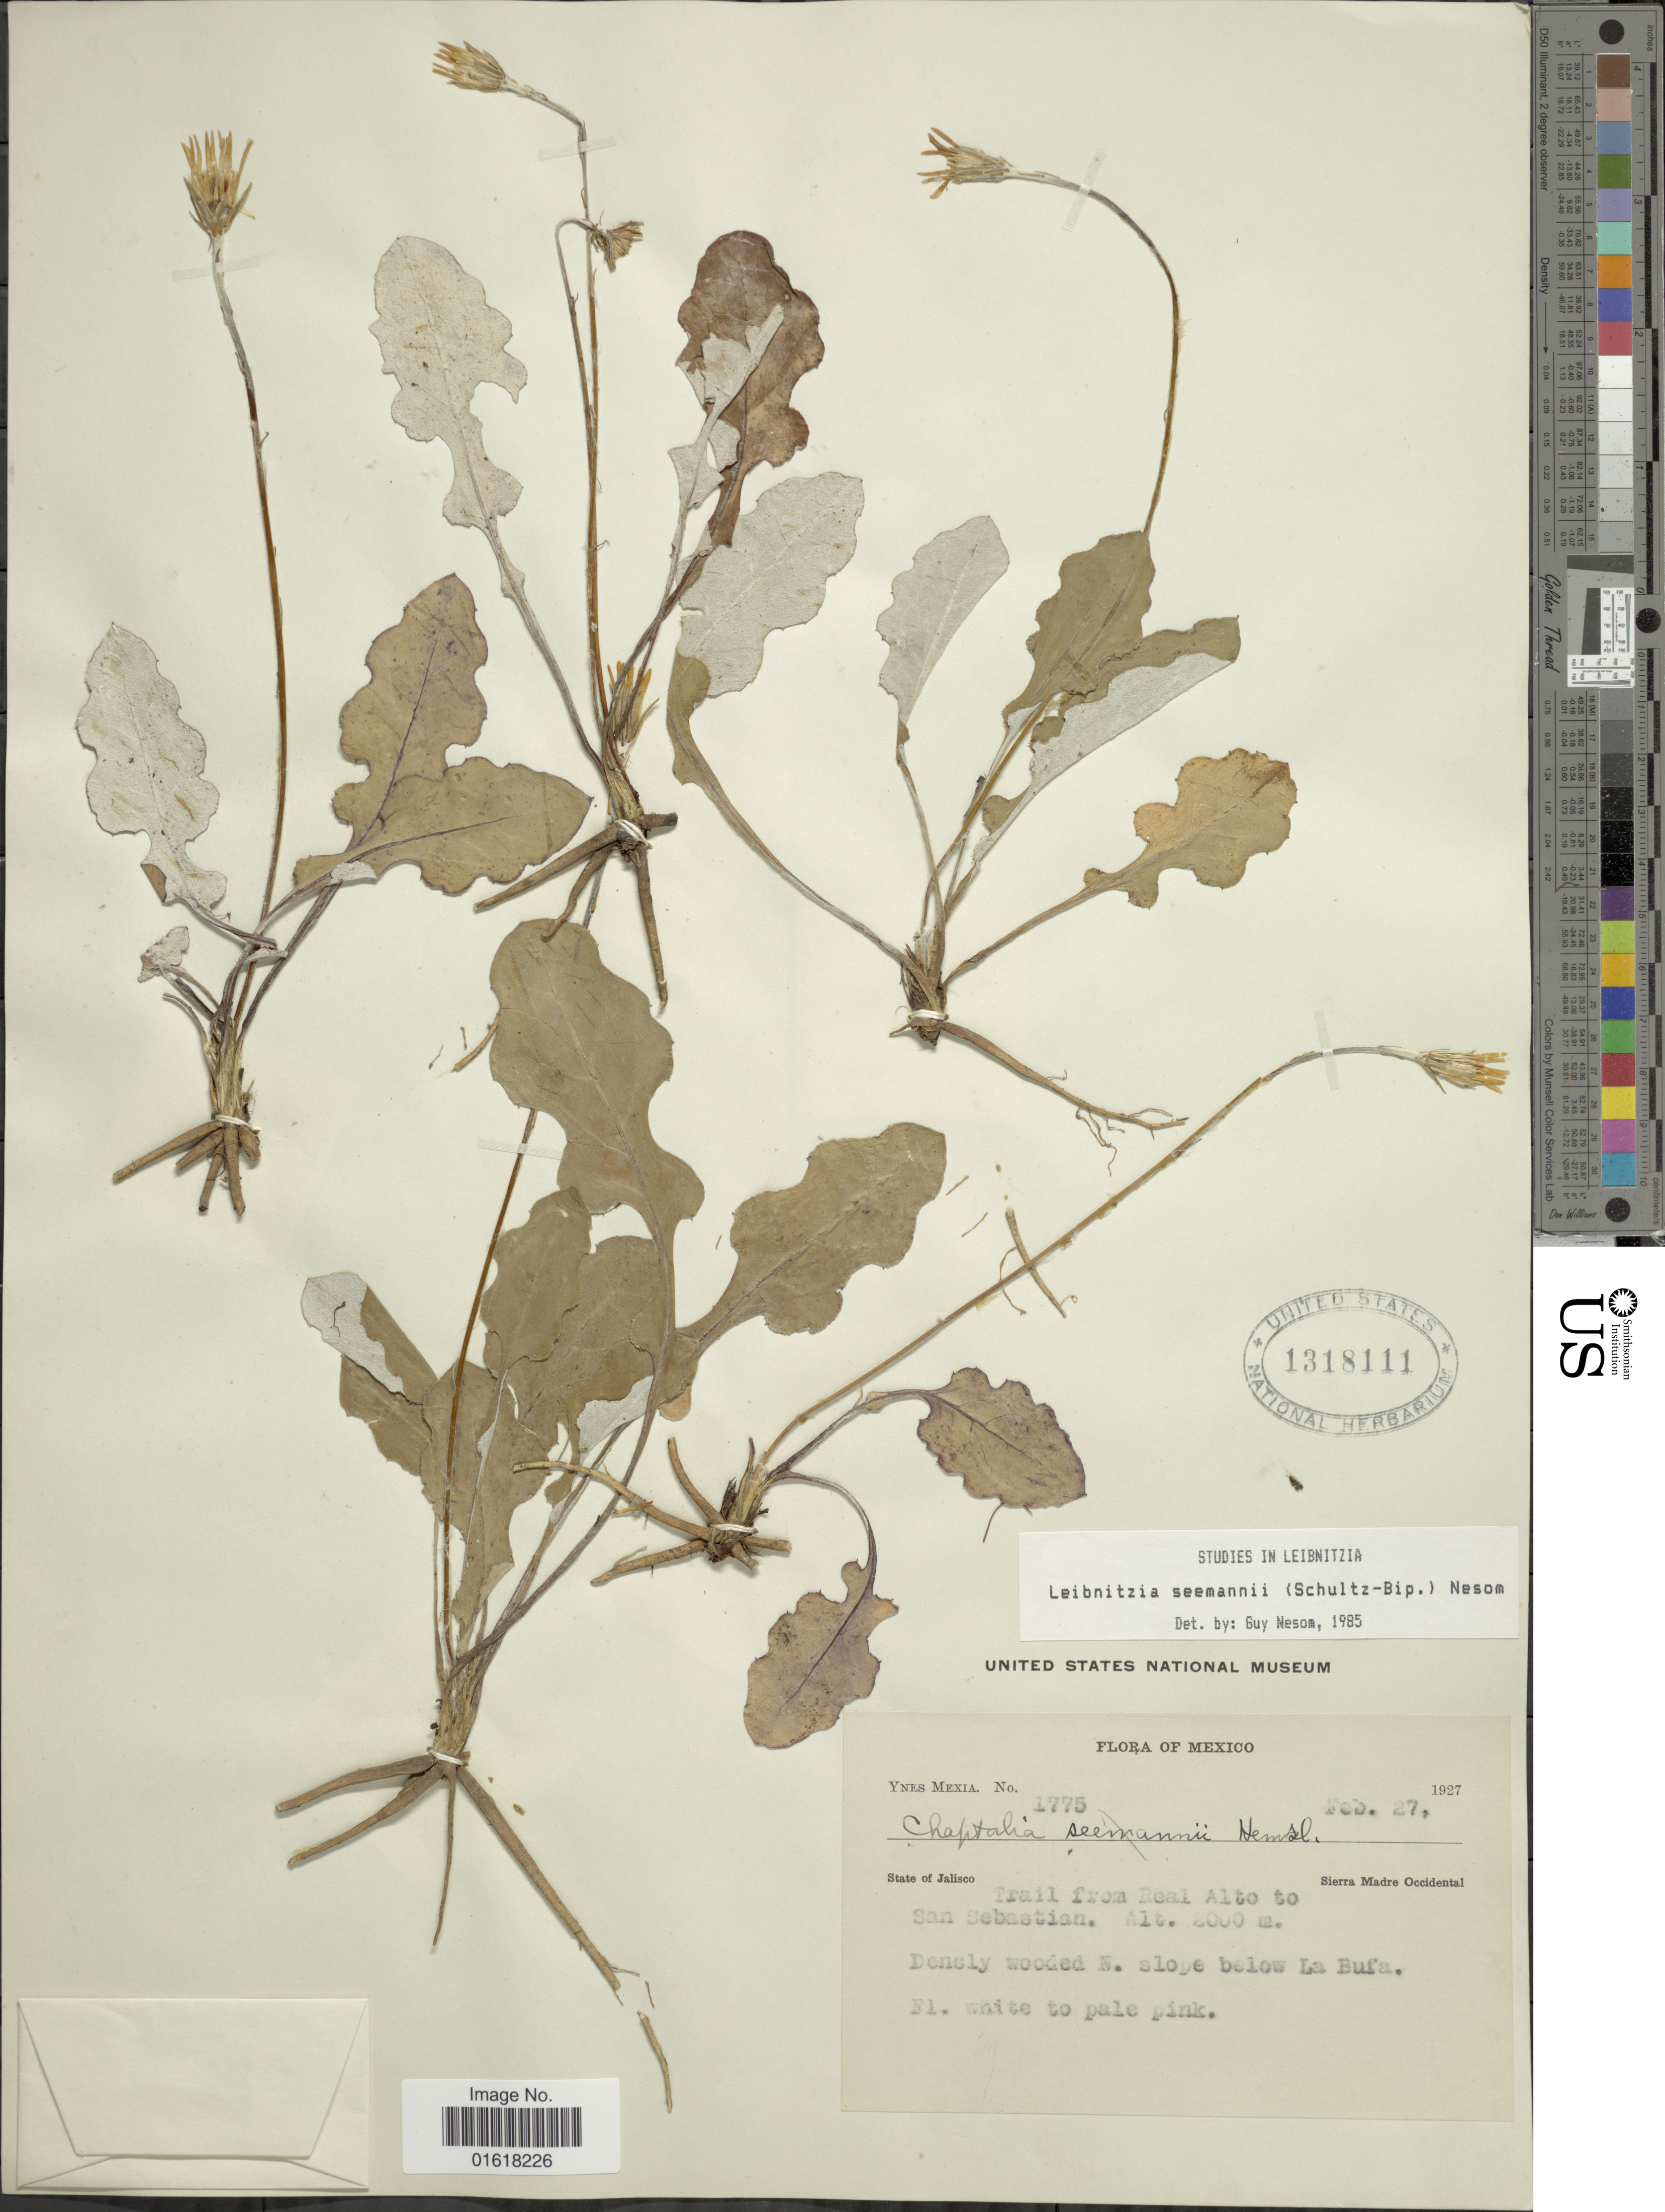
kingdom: Plantae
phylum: Tracheophyta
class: Magnoliopsida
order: Asterales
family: Asteraceae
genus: Leibnitzia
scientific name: Leibnitzia lyrata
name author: (Sch. Bip.) G.L. Nesom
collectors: Y. Mexia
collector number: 1775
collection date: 1927-02-27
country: Mexico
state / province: Jalisco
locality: Sierra Madre Occidental. Trail from Real Alto to San Sebastian. Densly wooded N. slope below La Bufa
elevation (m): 2000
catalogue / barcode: US 1318111